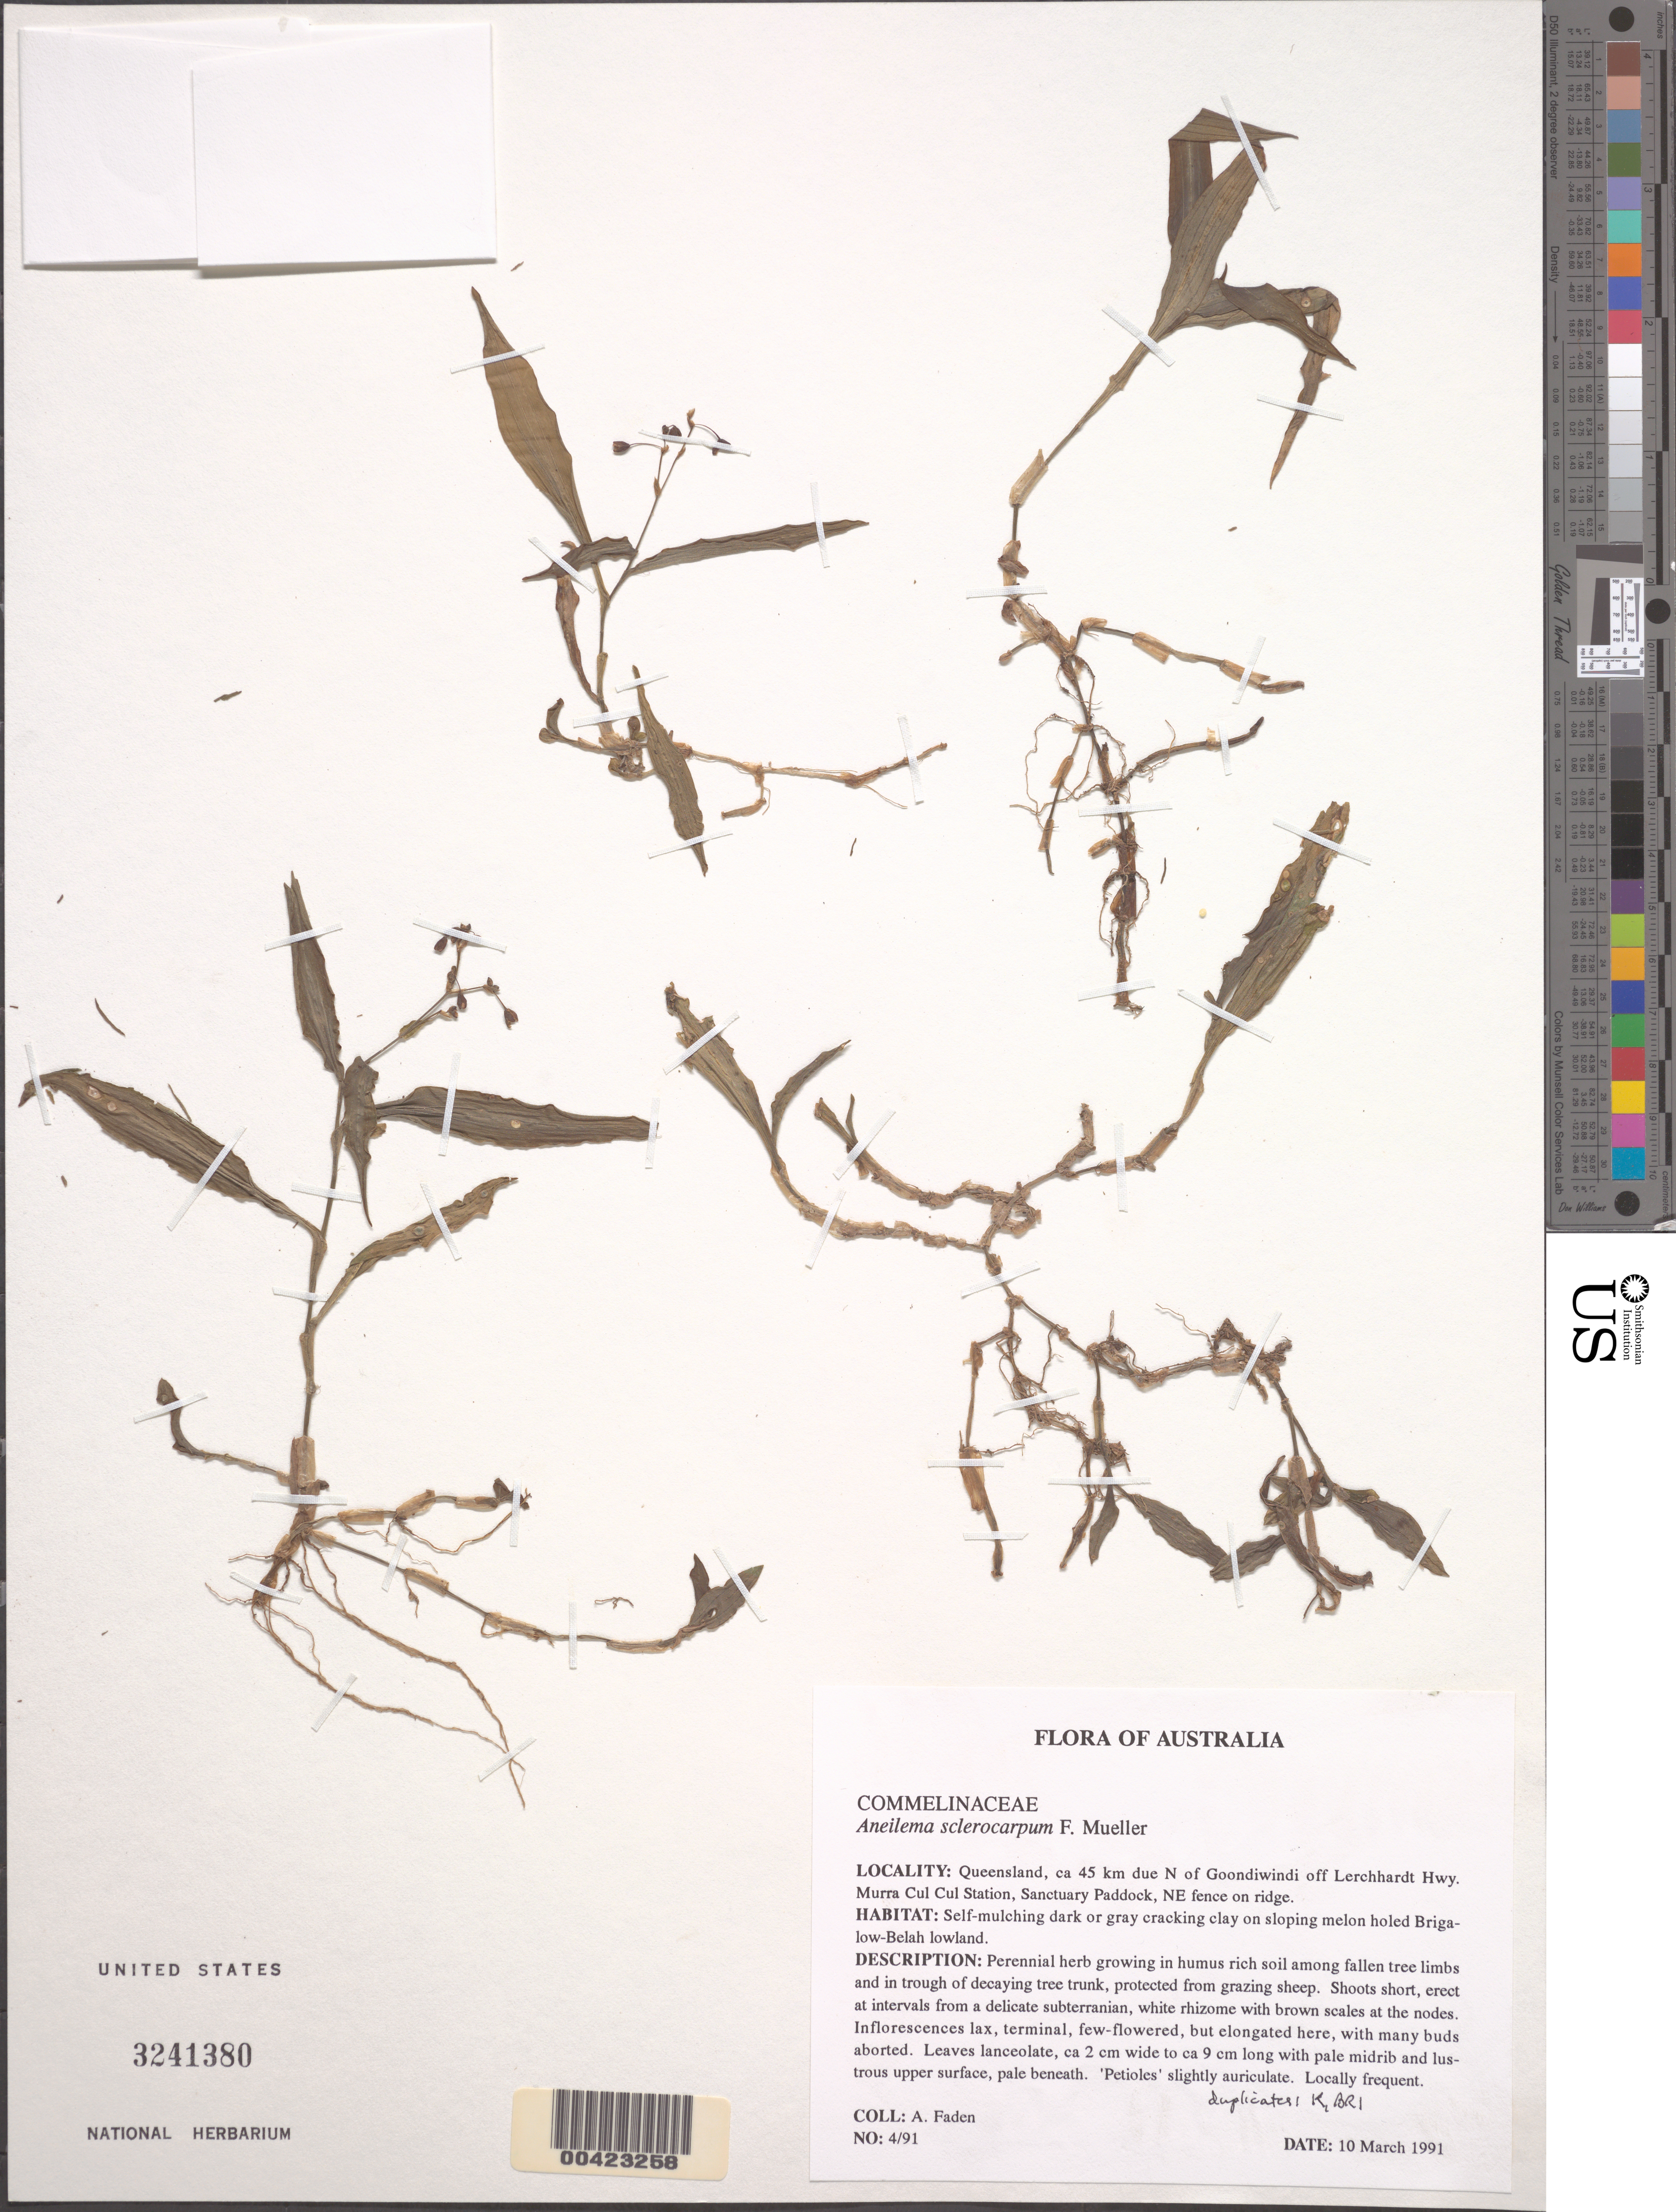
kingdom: Plantae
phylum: Tracheophyta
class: Liliopsida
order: Commelinales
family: Commelinaceae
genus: Aneilema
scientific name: Aneilema sclerocarpum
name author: F. Muell.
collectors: A. J. Faden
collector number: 4/91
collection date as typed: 10 Mar 1991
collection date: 1991-03-10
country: Australia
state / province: Queensland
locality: N of goondiwindi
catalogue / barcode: US 3241380